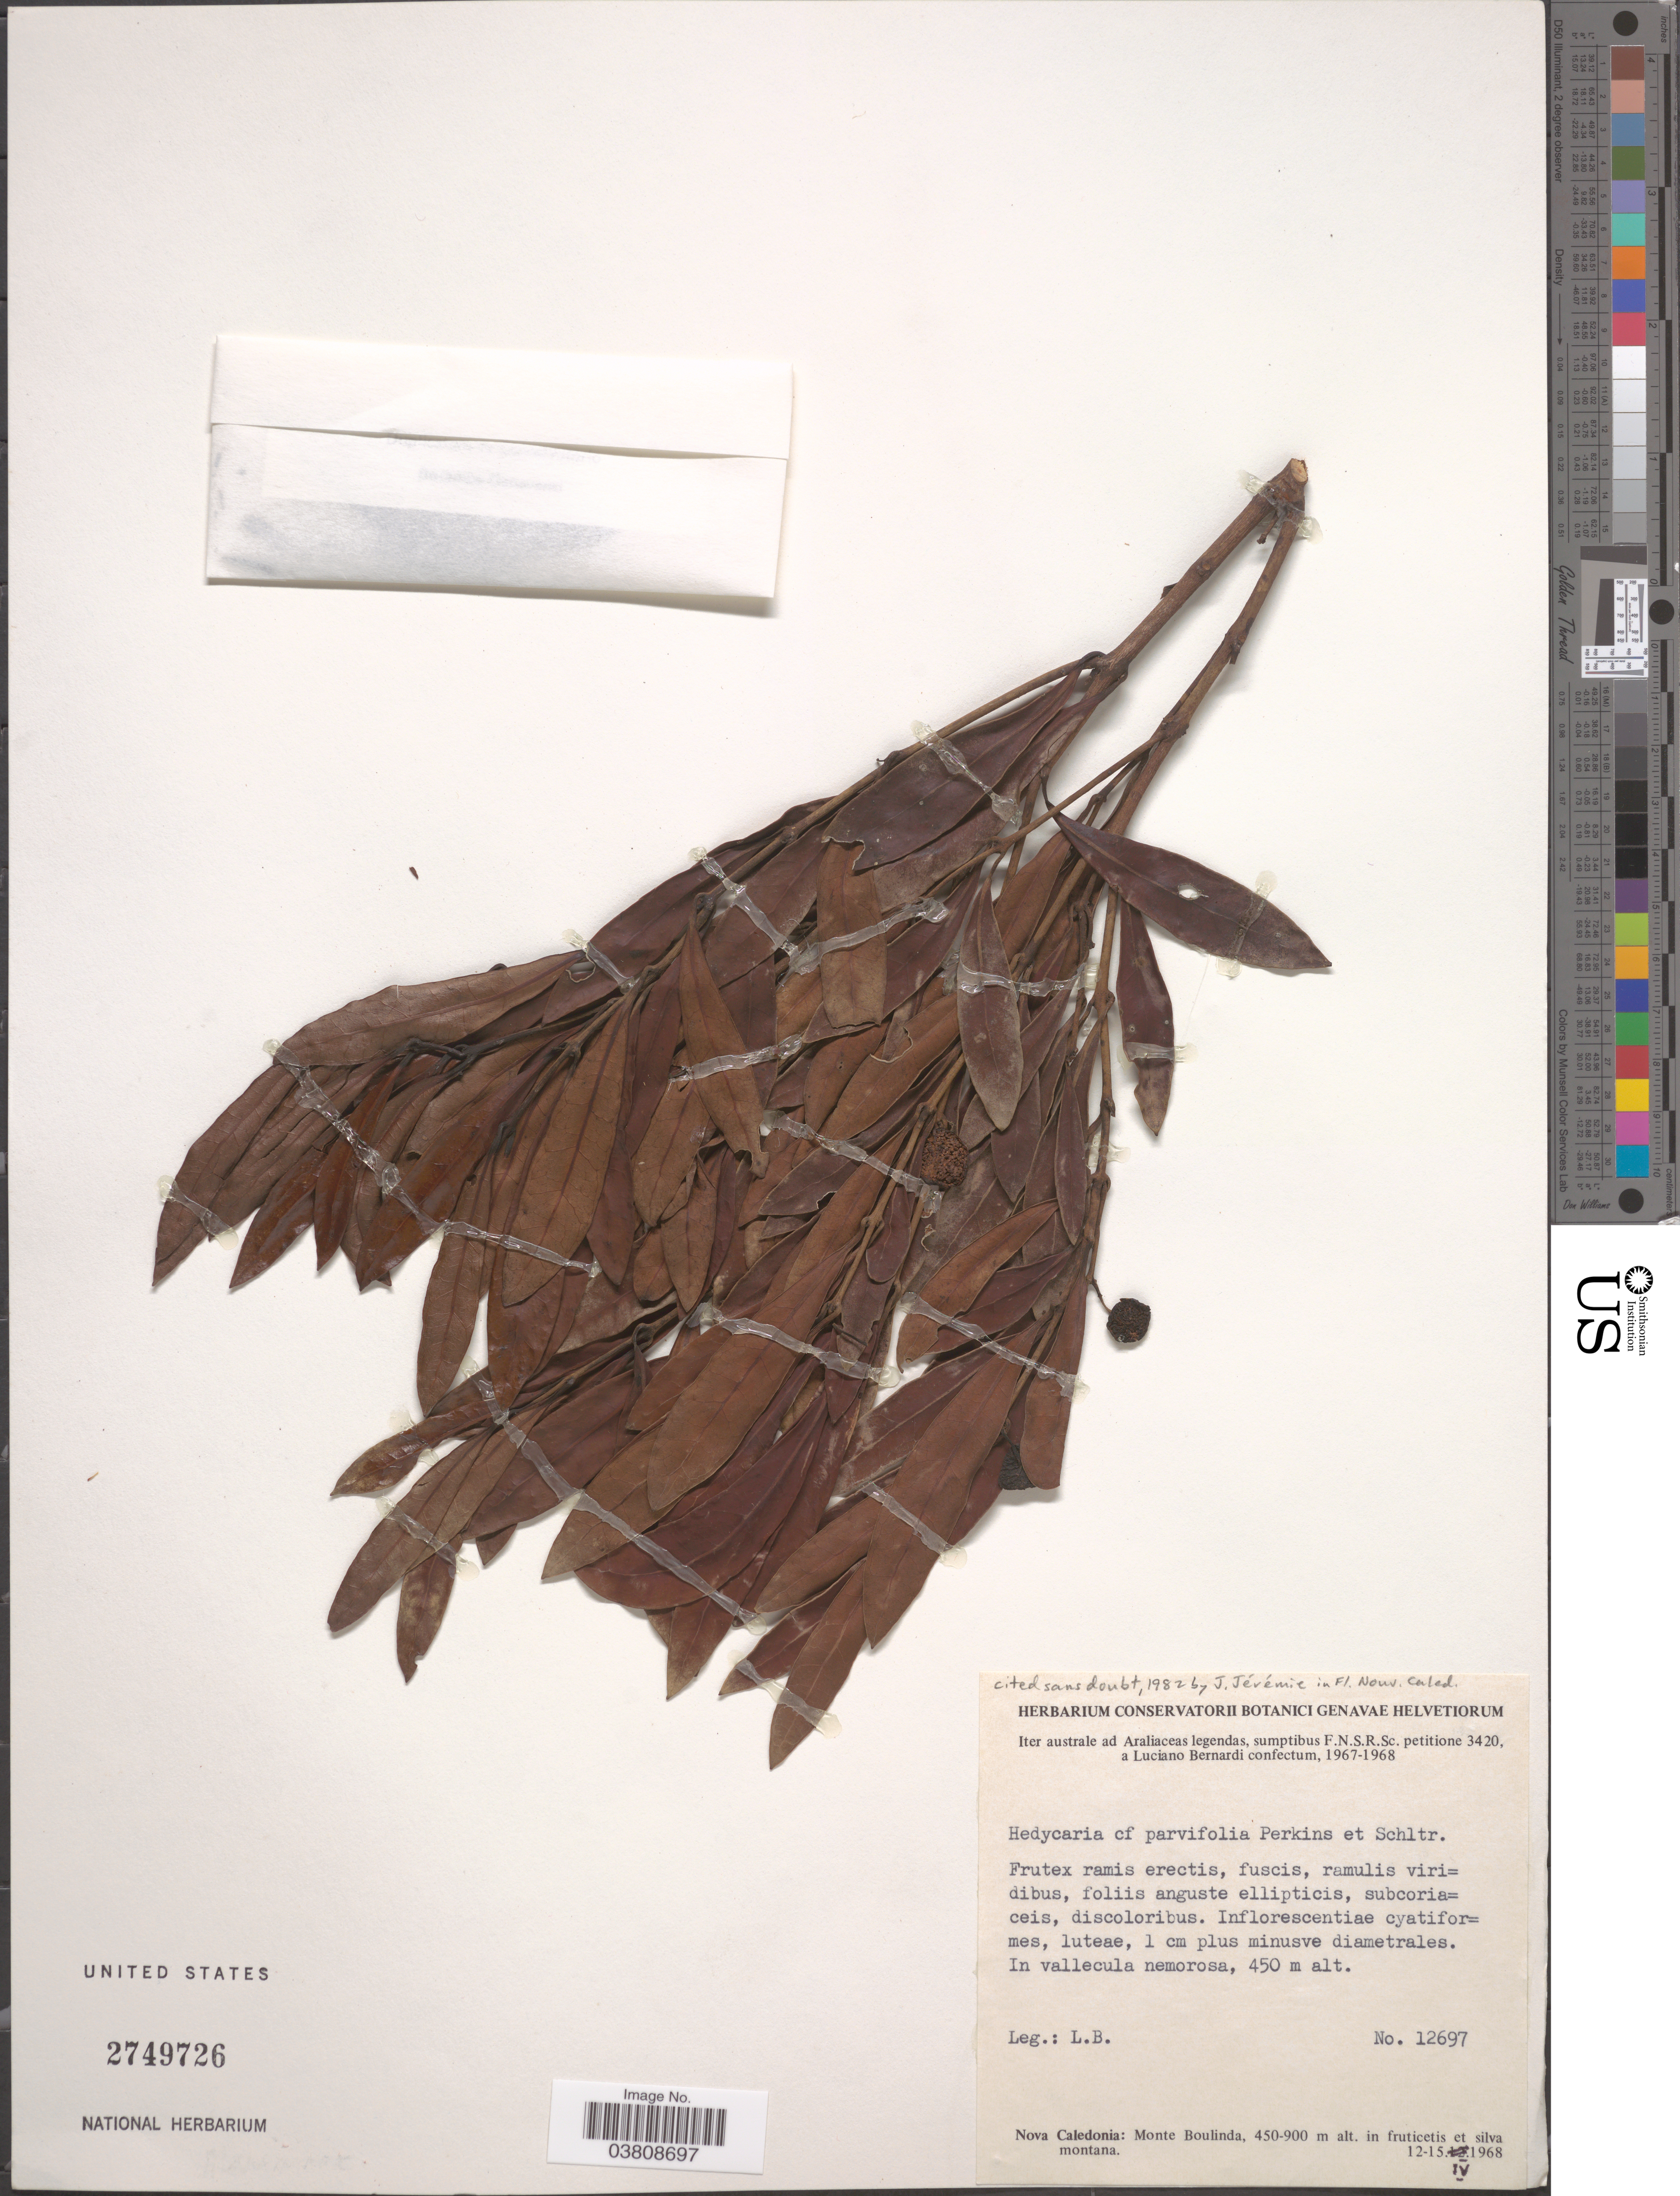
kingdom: Plantae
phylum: Tracheophyta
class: Magnoliopsida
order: Laurales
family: Monimiaceae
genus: Hedycarya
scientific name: Hedycarya parvifolia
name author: G. Perkins & Schltr.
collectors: L. Bernardi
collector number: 12697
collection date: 1968-04-12/1968-04-15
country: New Caledonia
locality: In vallecula nemorosa. Nova Caledonia: Monte Boulinda.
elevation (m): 450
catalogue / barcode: US 2749726